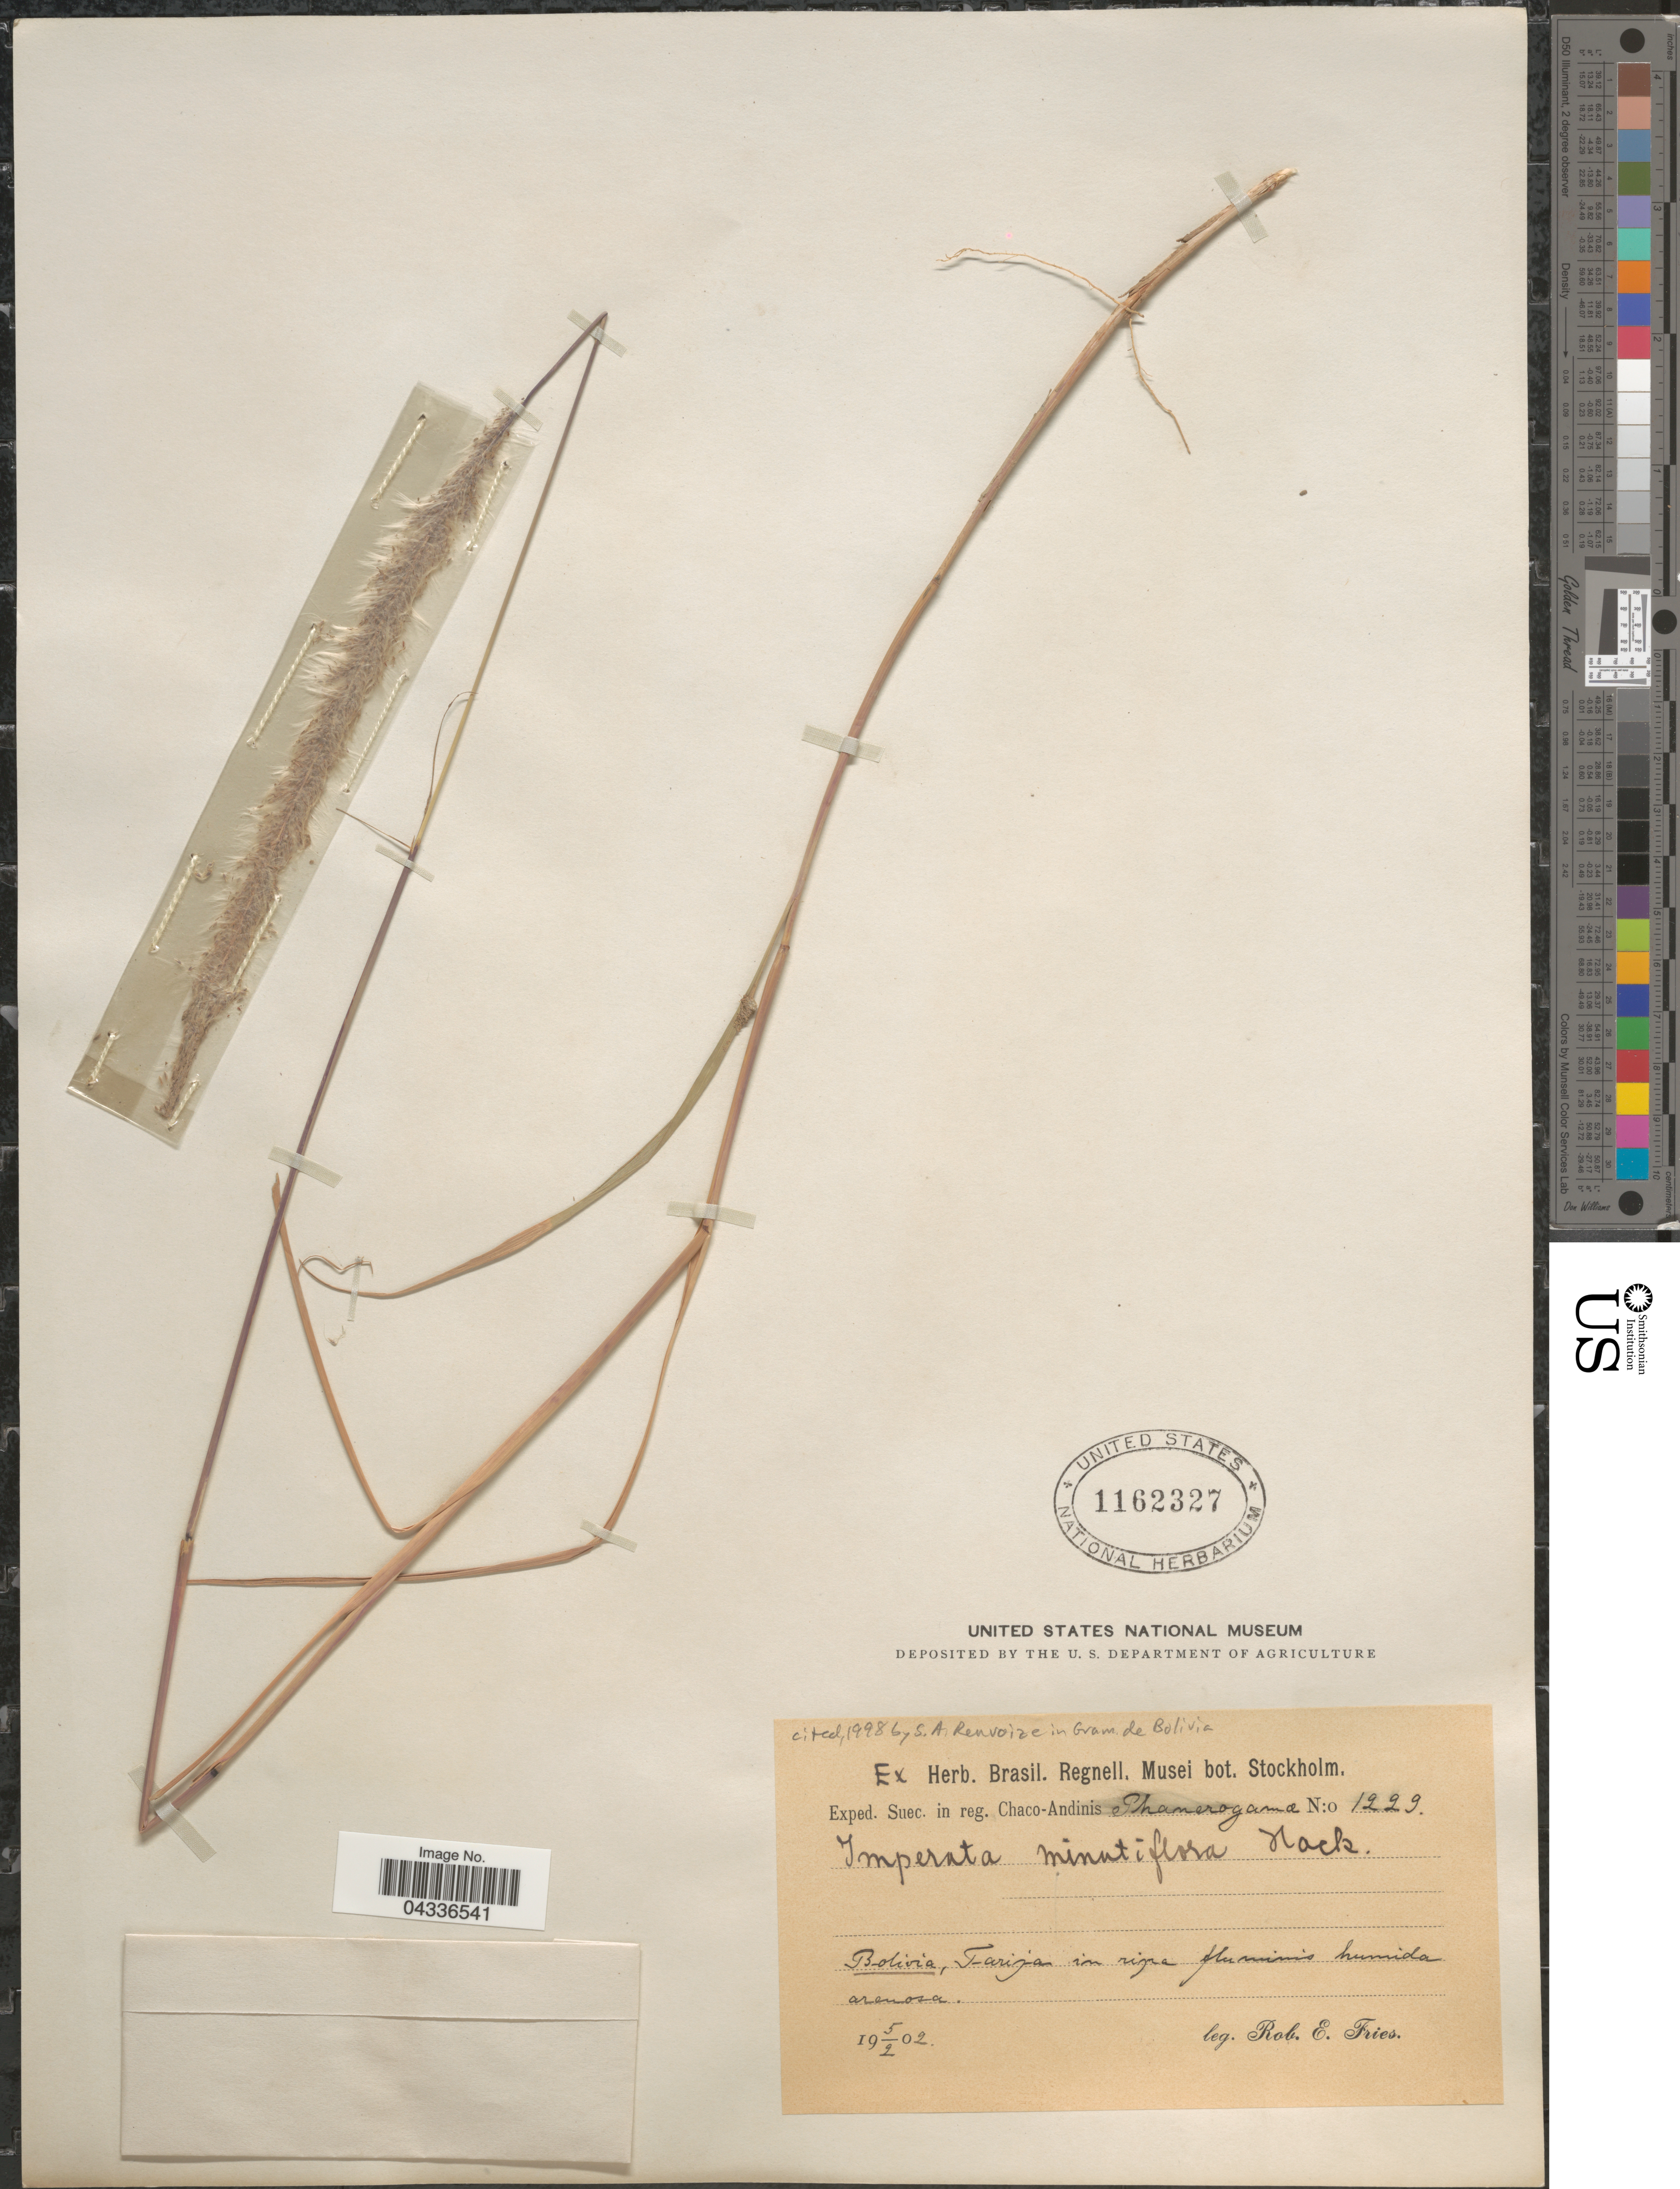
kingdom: Plantae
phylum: Tracheophyta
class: Liliopsida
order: Poales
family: Poaceae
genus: Imperata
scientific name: Imperata minutiflora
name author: Hack.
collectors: R. E. Fries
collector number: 1229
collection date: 1902-02-05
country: Bolivia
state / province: Tarija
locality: Exped. Suec. in reg. Chaco-Andinis Phanerogamæ. In ripa fluminis humida arenosa.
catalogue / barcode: US 1162327